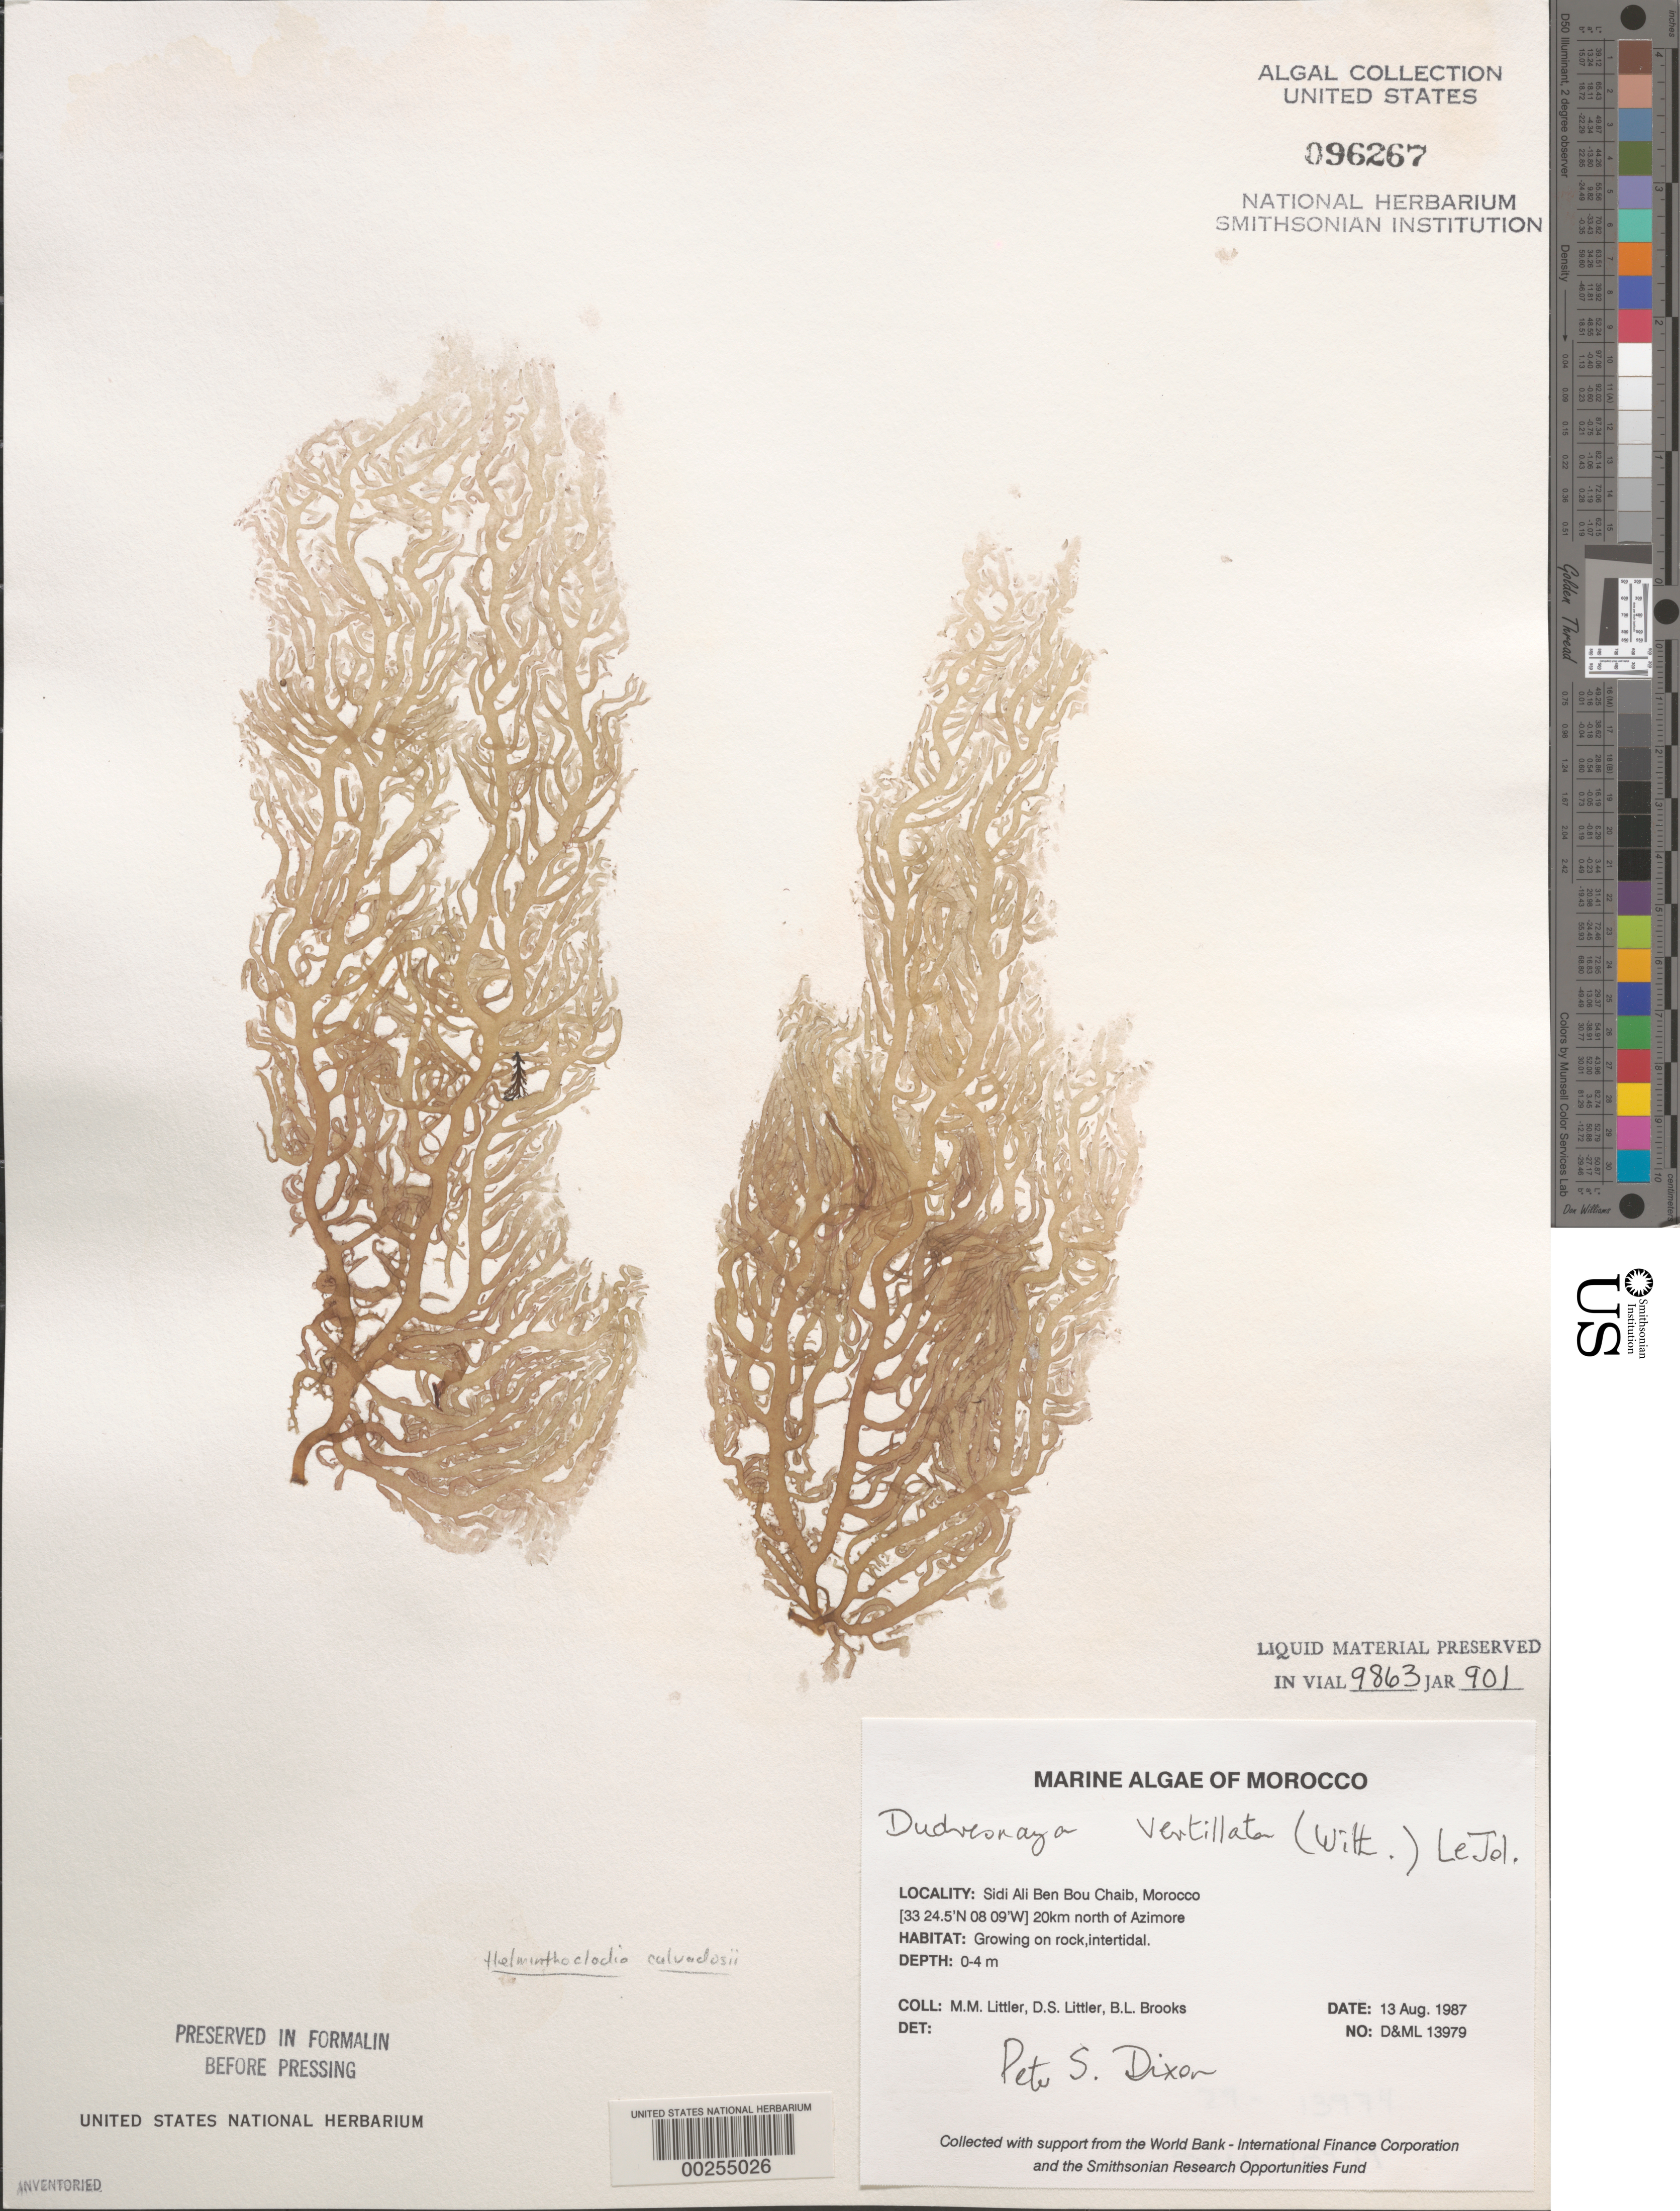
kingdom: Plantae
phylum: Rhodophyta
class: Florideophyceae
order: Gigartinales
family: Dumontiaceae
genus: Dudresnaya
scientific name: Dudresnaya verticillata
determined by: Dixon, P. S.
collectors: M. M. Littler, D. S. Littler & B. Brooks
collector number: D&ML 13979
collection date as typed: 13 Aug 1987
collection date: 1987-08-13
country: Morocco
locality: Sidi Ali Ben Bou Chaib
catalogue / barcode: US 96267